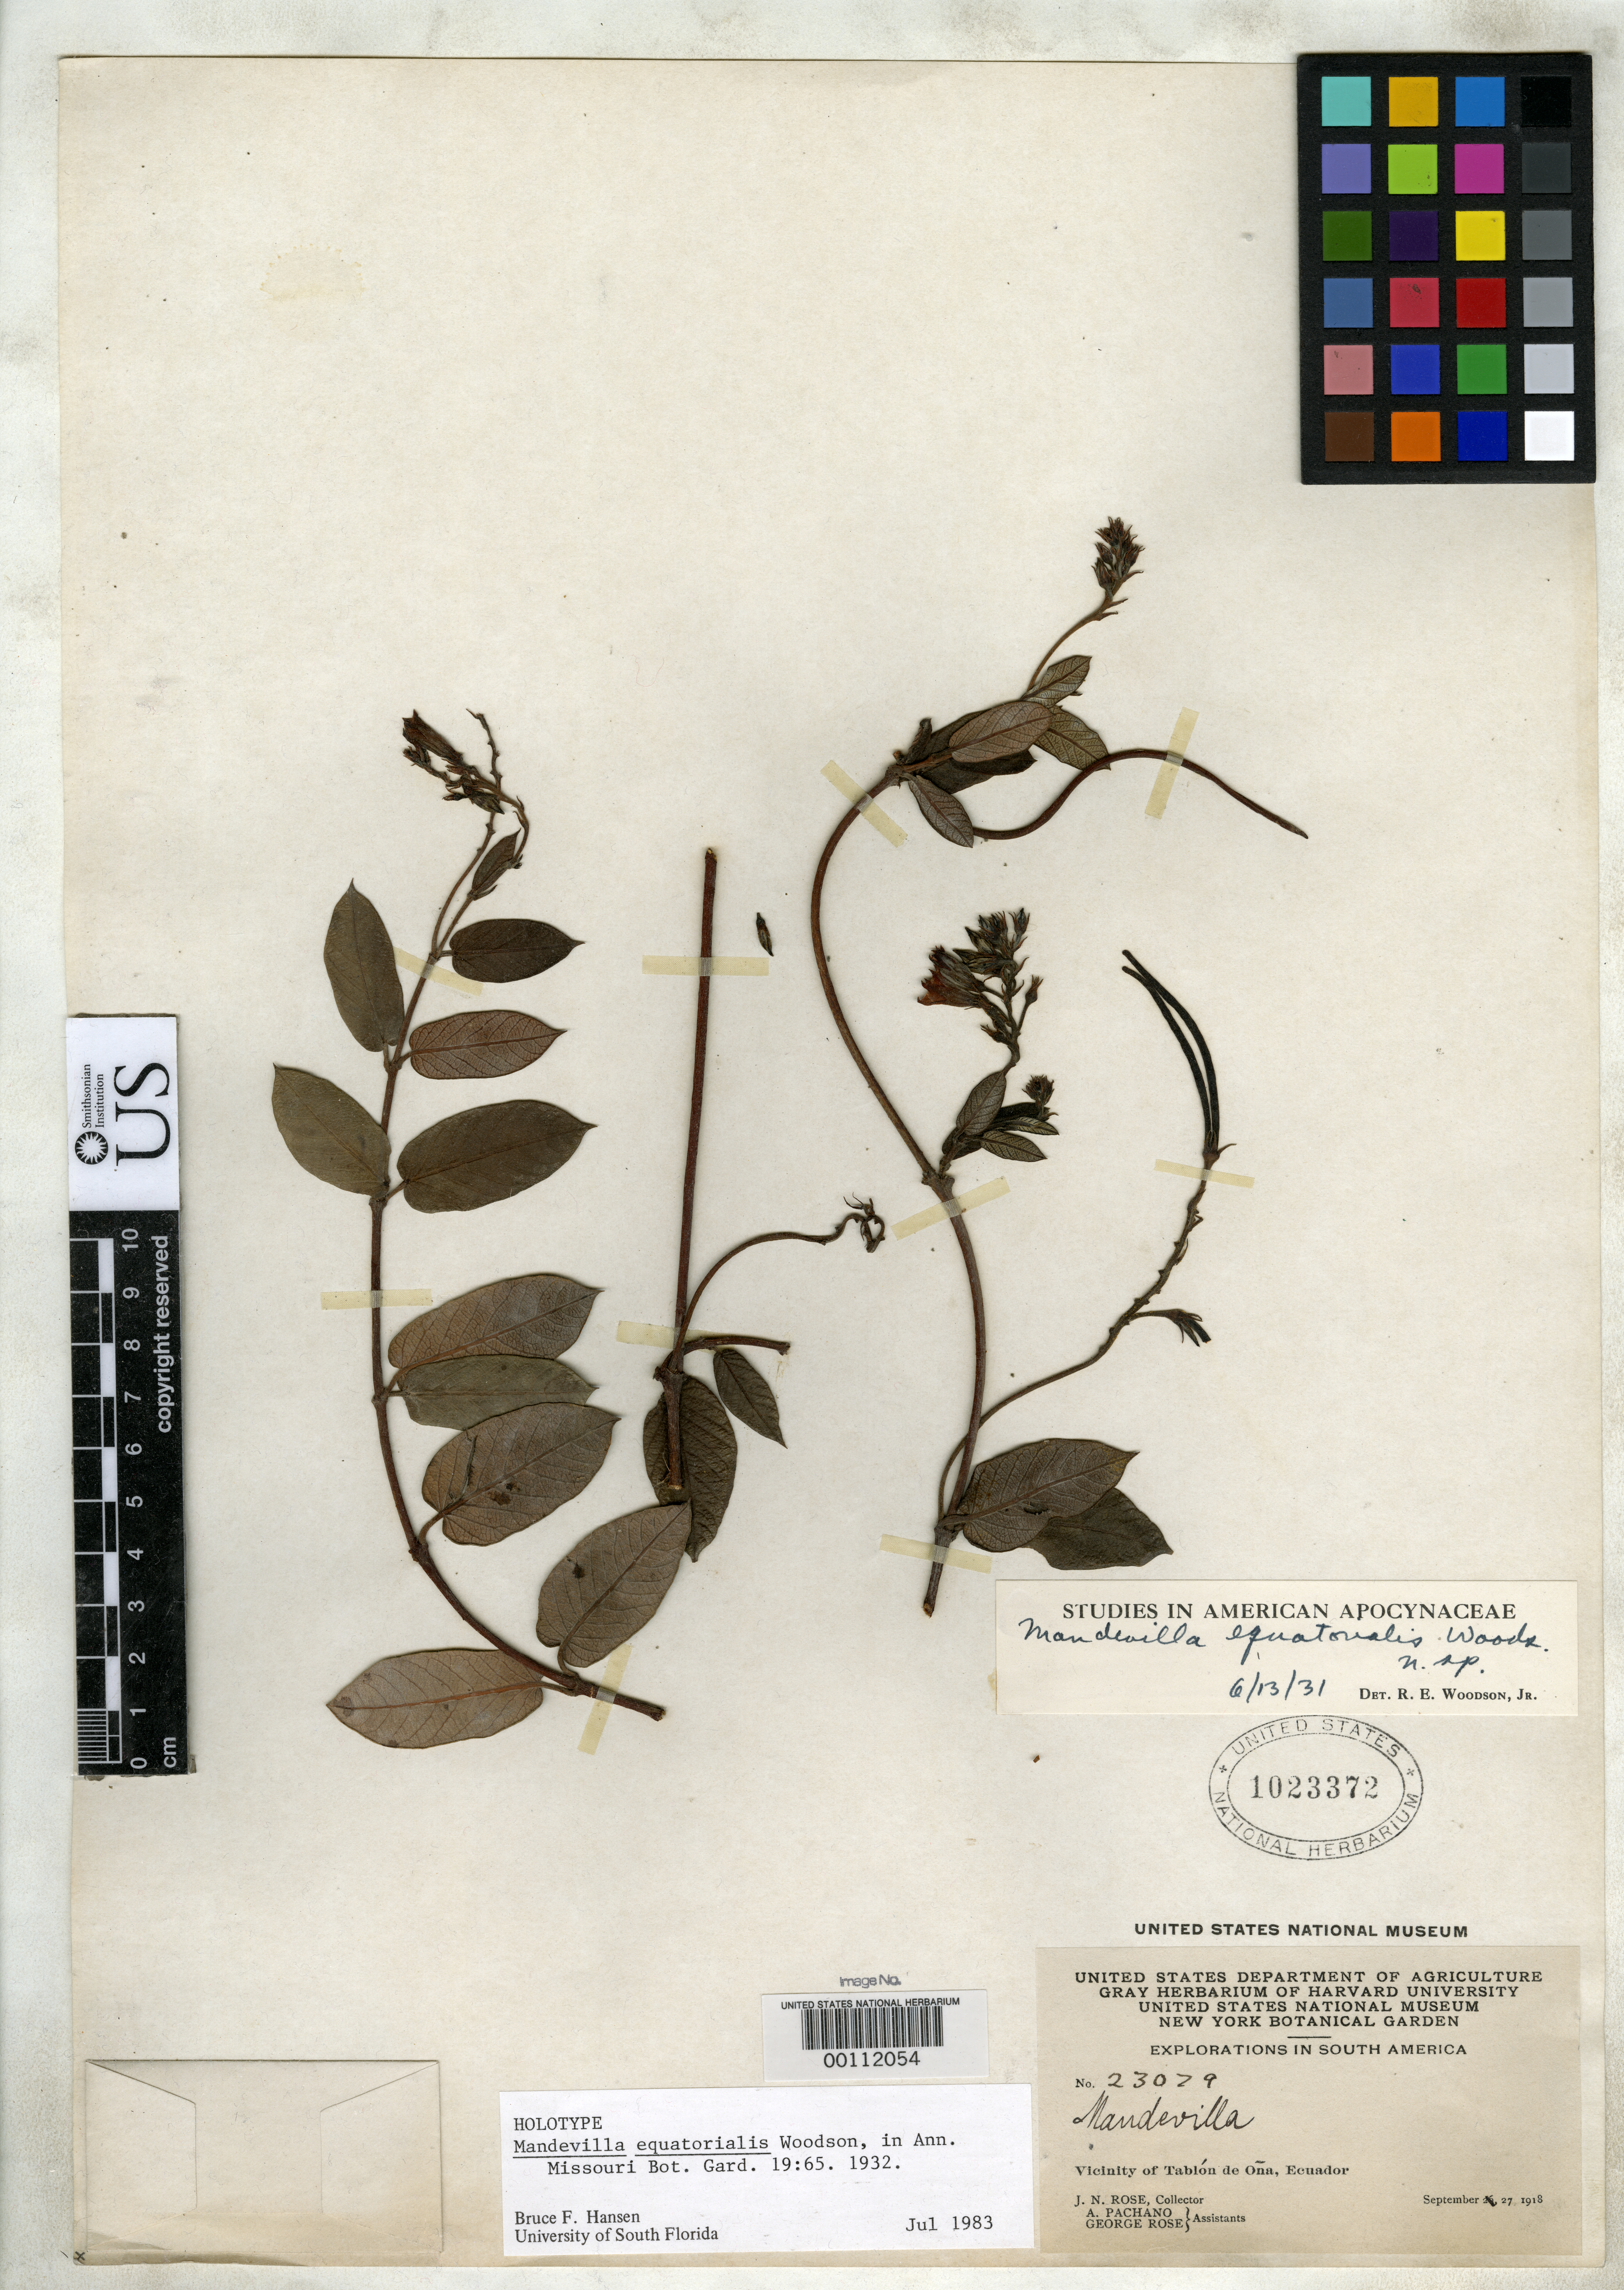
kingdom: Plantae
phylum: Tracheophyta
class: Magnoliopsida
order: Gentianales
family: Apocynaceae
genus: Mandevilla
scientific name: Mandevilla equatorialis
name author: Woodson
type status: Holotype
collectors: J. N. Rose, A. Pachano & G. Rose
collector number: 23029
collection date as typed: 27 Sep 1918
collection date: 1918-09-27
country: Ecuador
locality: Vicinity of Tablon Deona.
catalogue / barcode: US 1023372